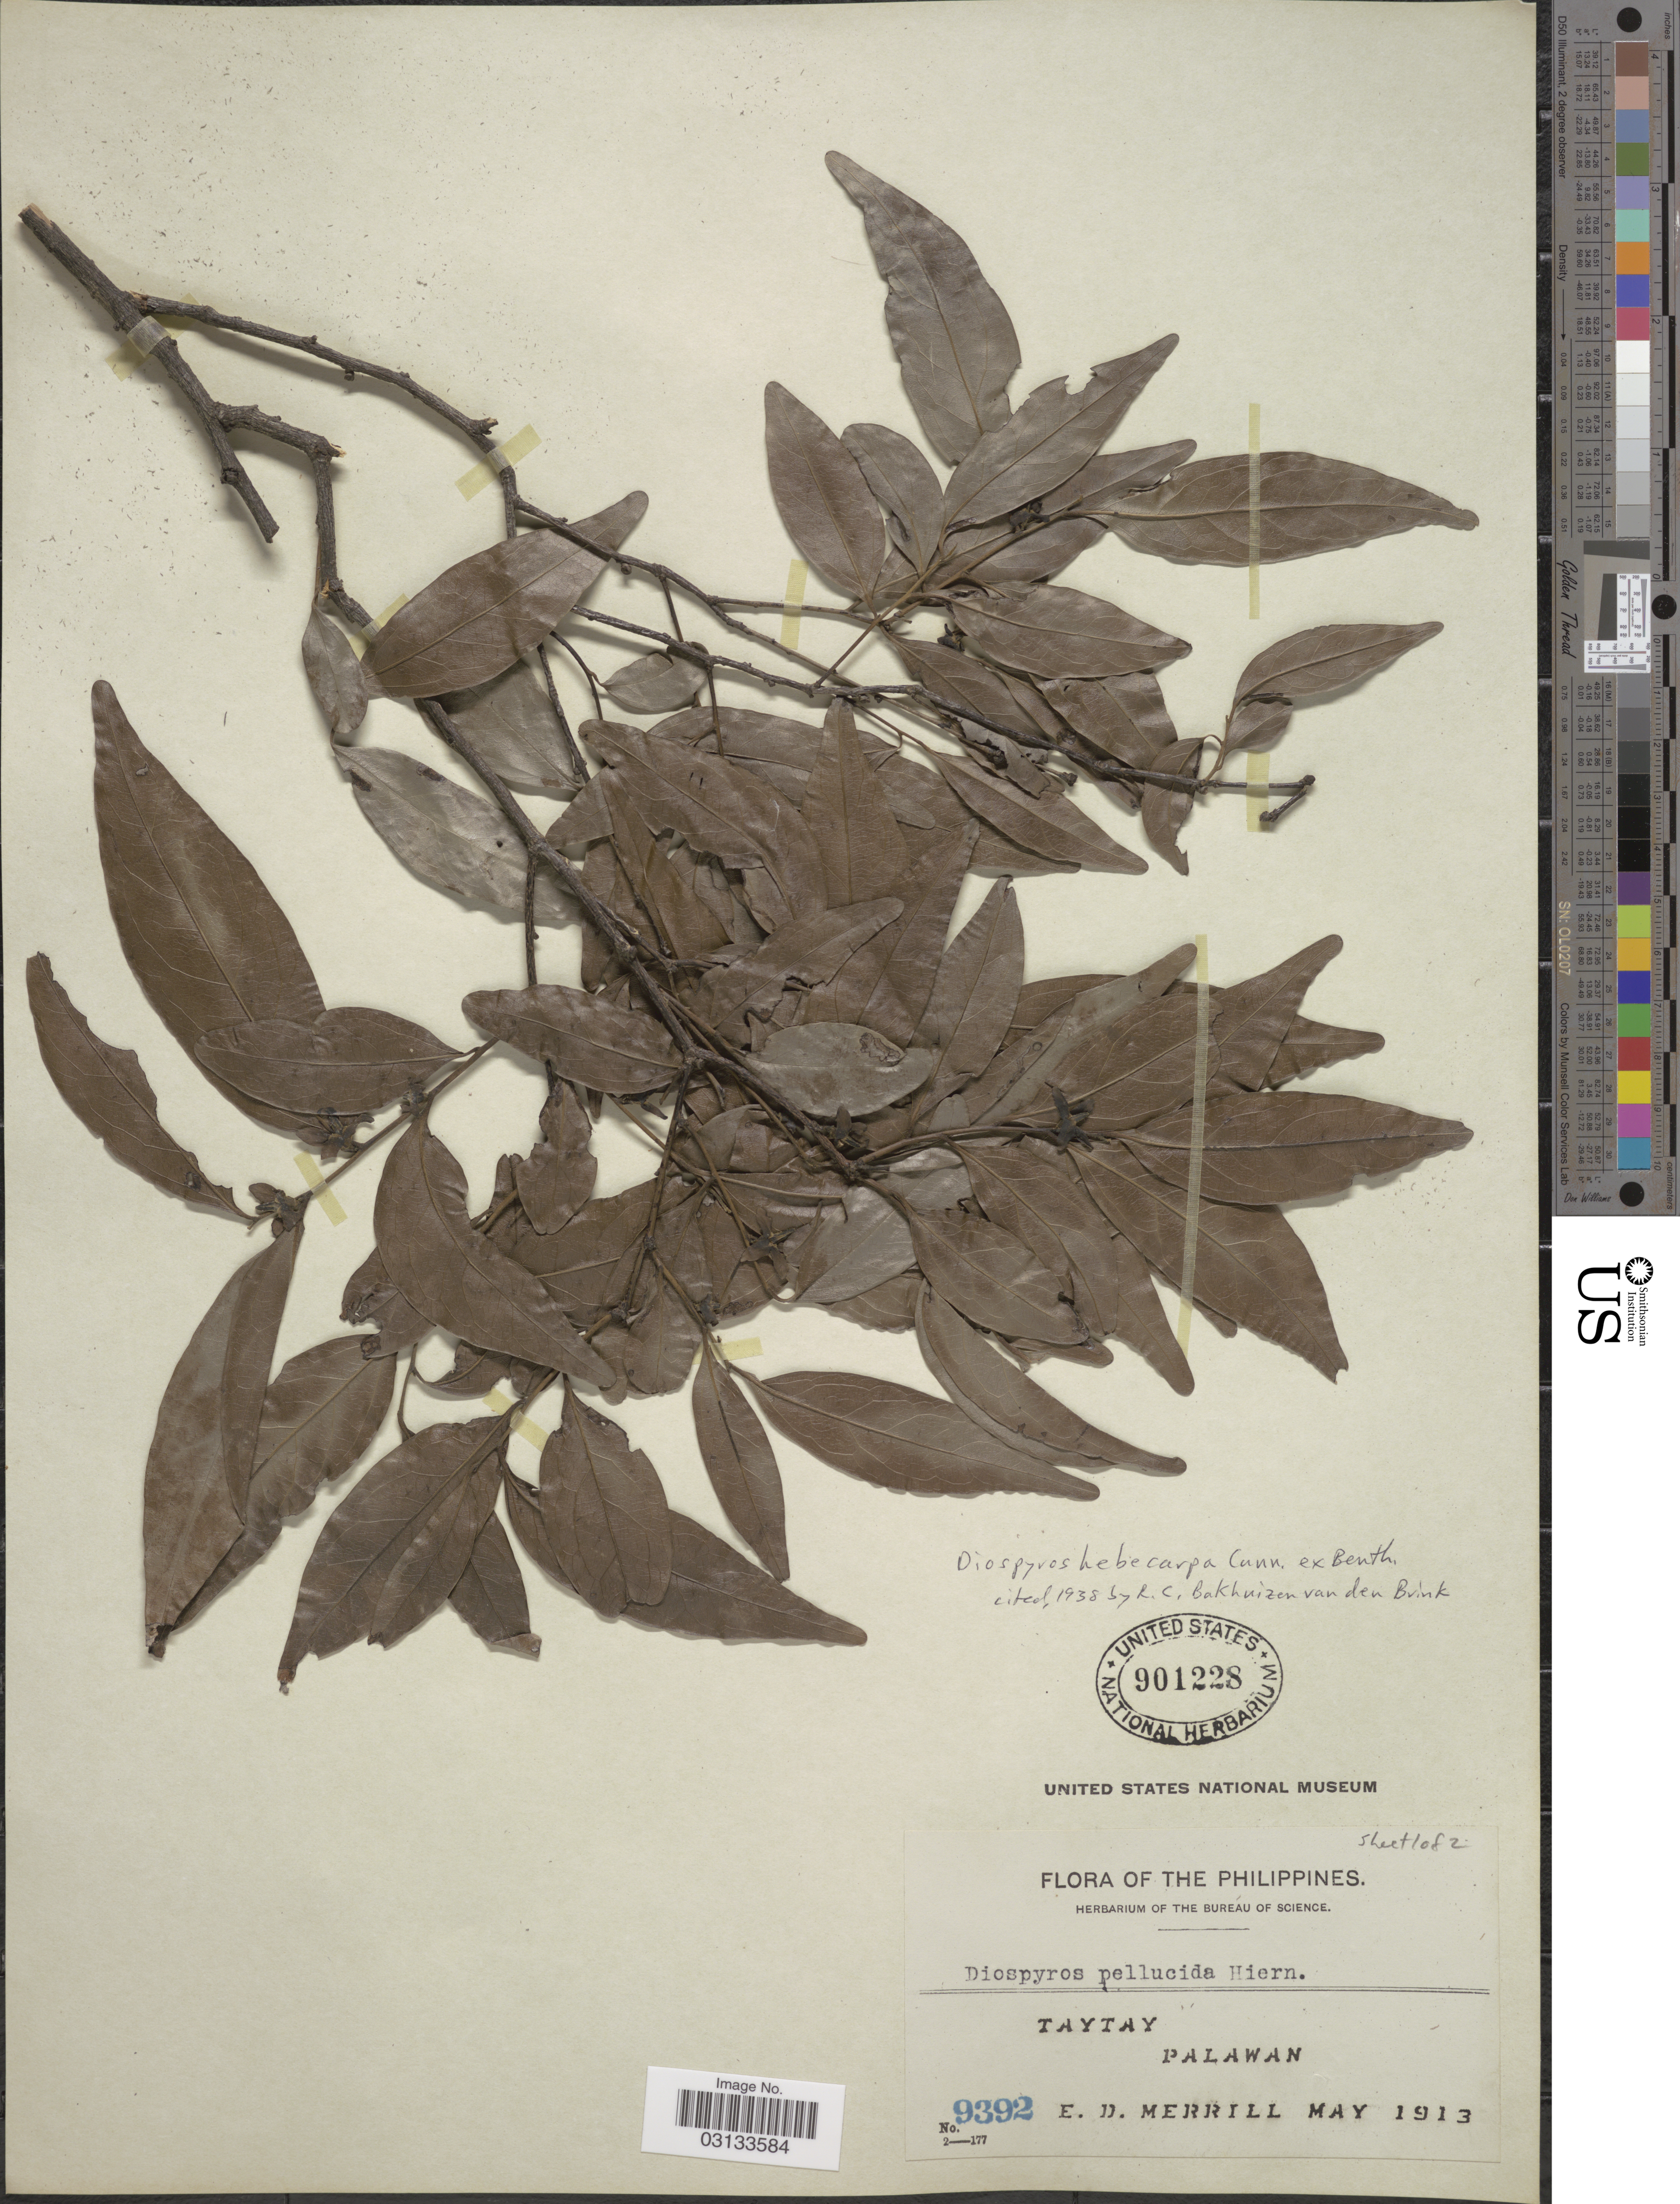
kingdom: Plantae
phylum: Tracheophyta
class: Magnoliopsida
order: Ericales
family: Ebenaceae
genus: Diospyros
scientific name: Diospyros hebecarpa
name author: Cunn. ex Benth.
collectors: E. D. Merrill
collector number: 9392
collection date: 1913-05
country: Philippines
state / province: Mimaropa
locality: Taytay, Palawan.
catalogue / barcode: US 901228